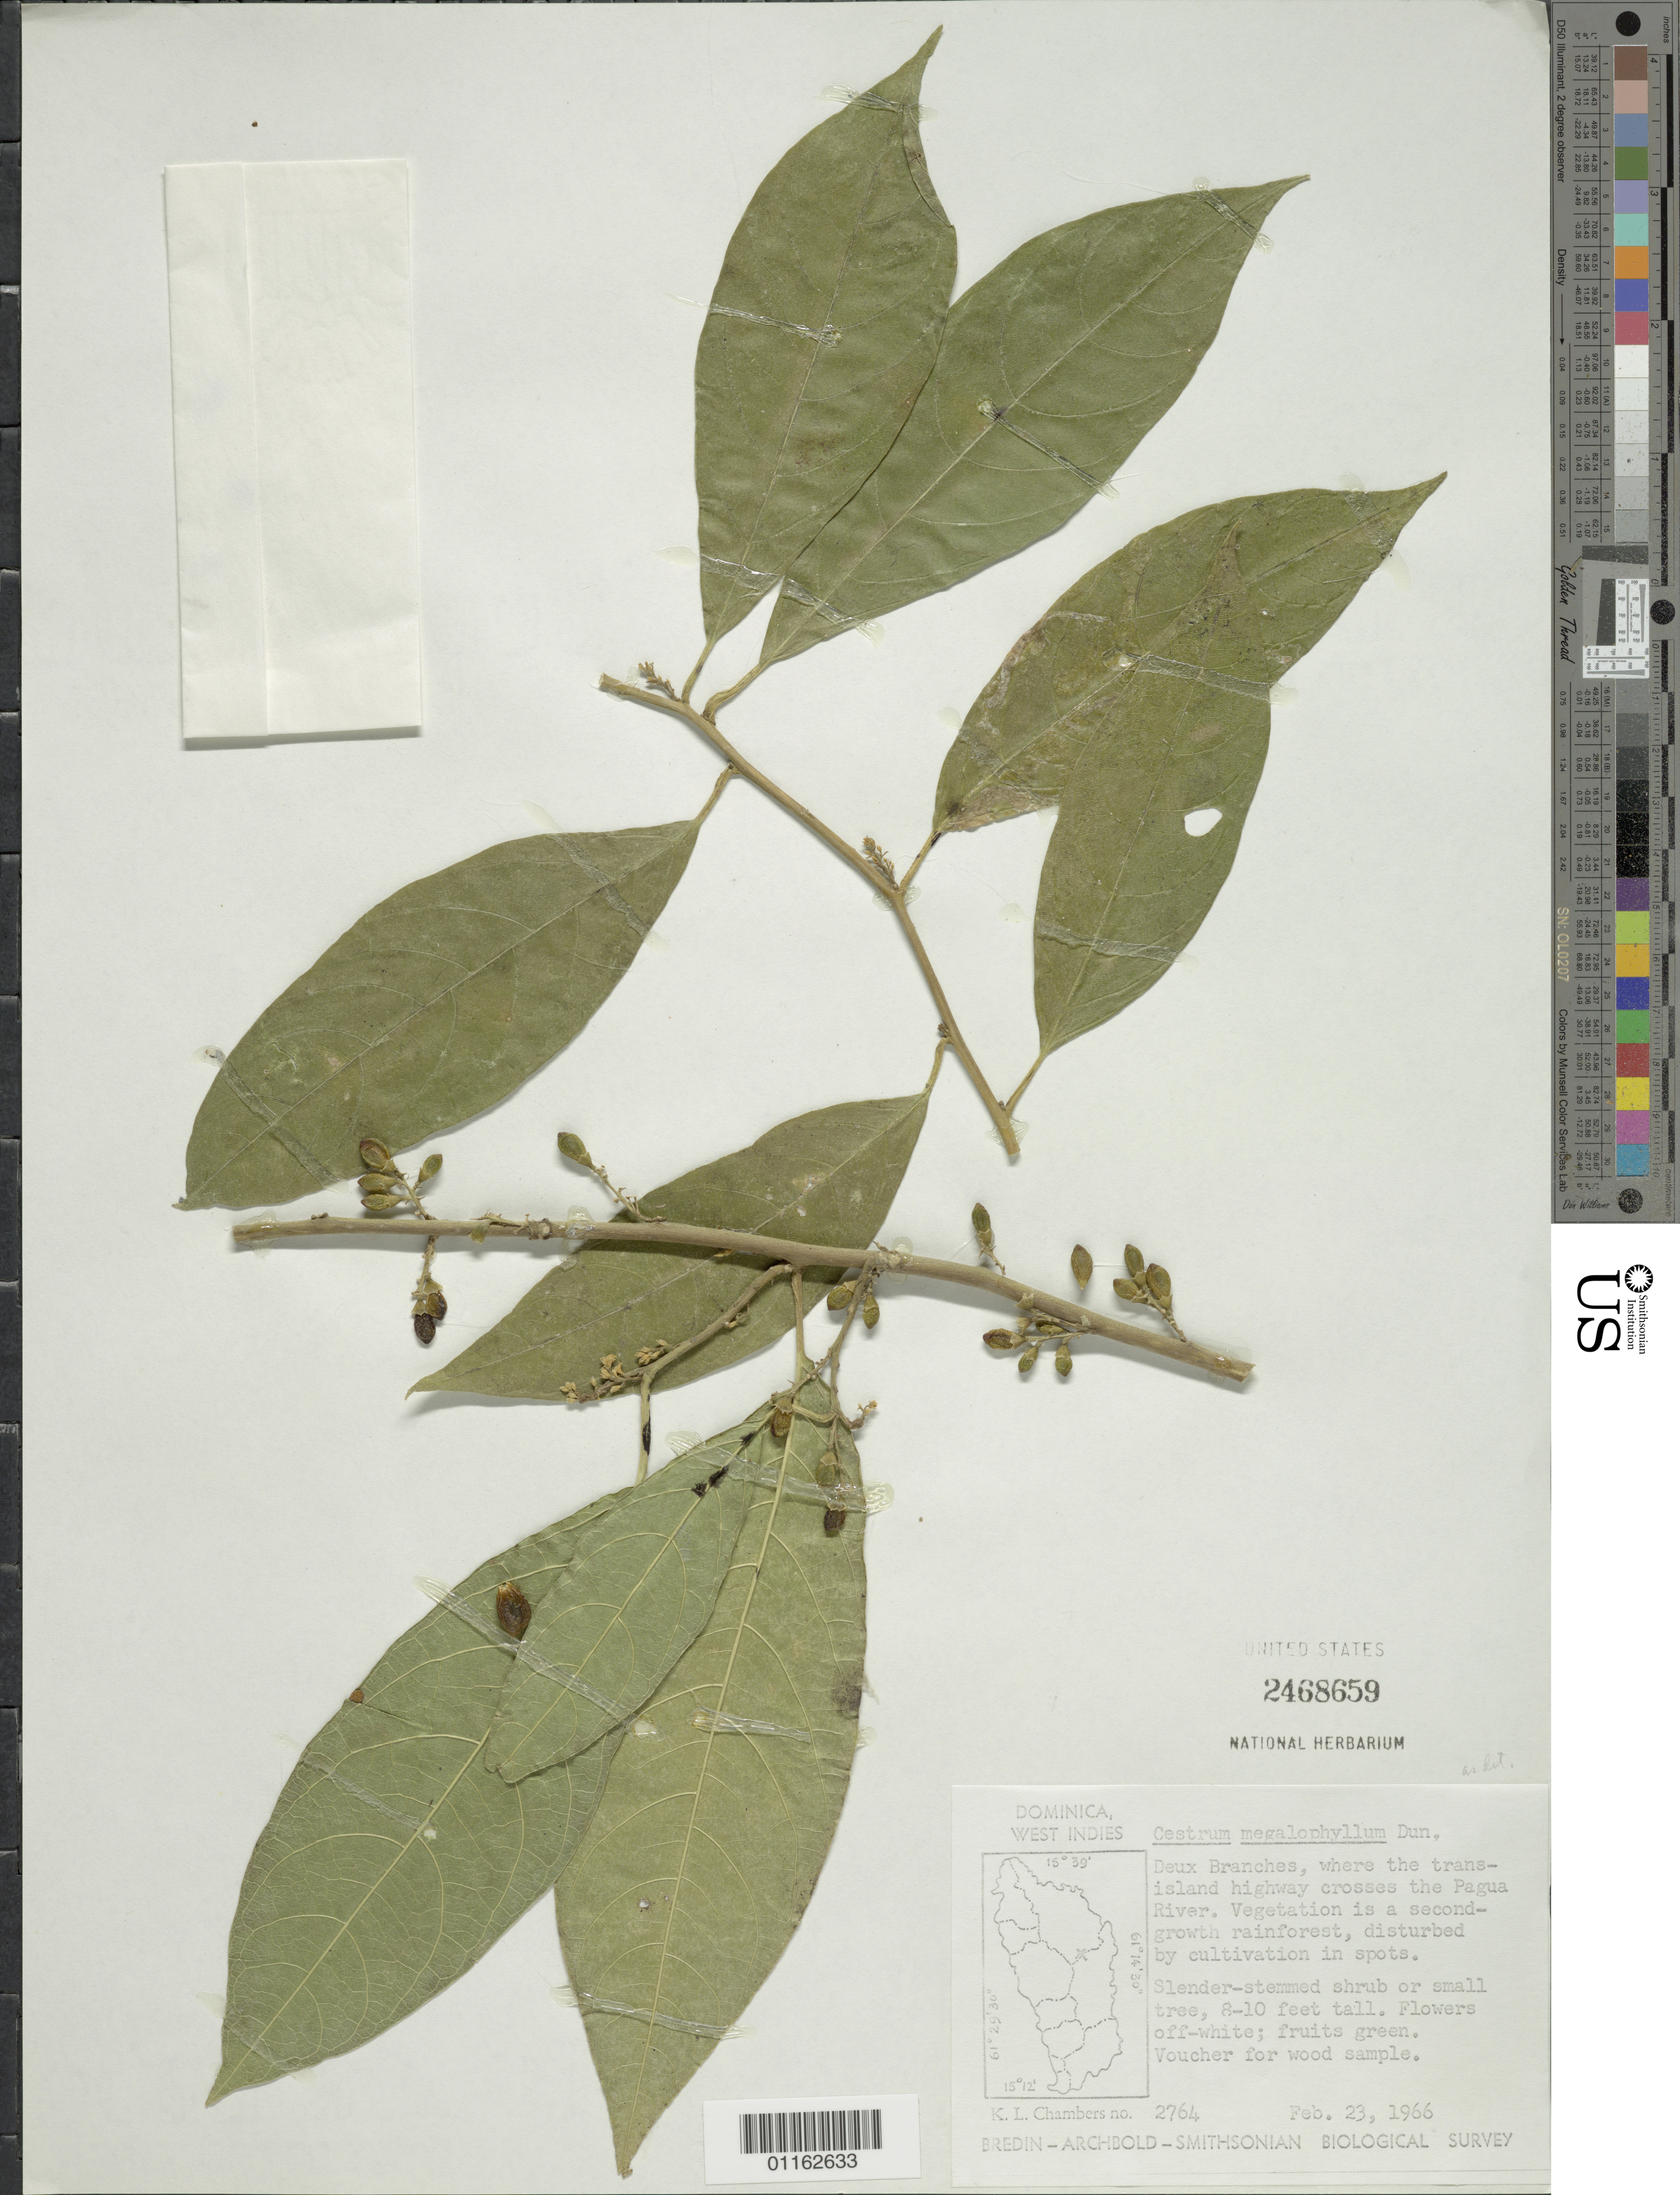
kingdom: Plantae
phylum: Tracheophyta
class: Magnoliopsida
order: Solanales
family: Solanaceae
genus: Cestrum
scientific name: Cestrum megalophyllum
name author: Dunal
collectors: K. L. Chambers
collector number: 2764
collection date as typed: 23 Feb 1966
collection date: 1966-02-23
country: Dominica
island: Dominica I.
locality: Deux Branches, where the transisland highway crosses the Pagua River.Second Growth rainforest.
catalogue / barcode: US 2468659